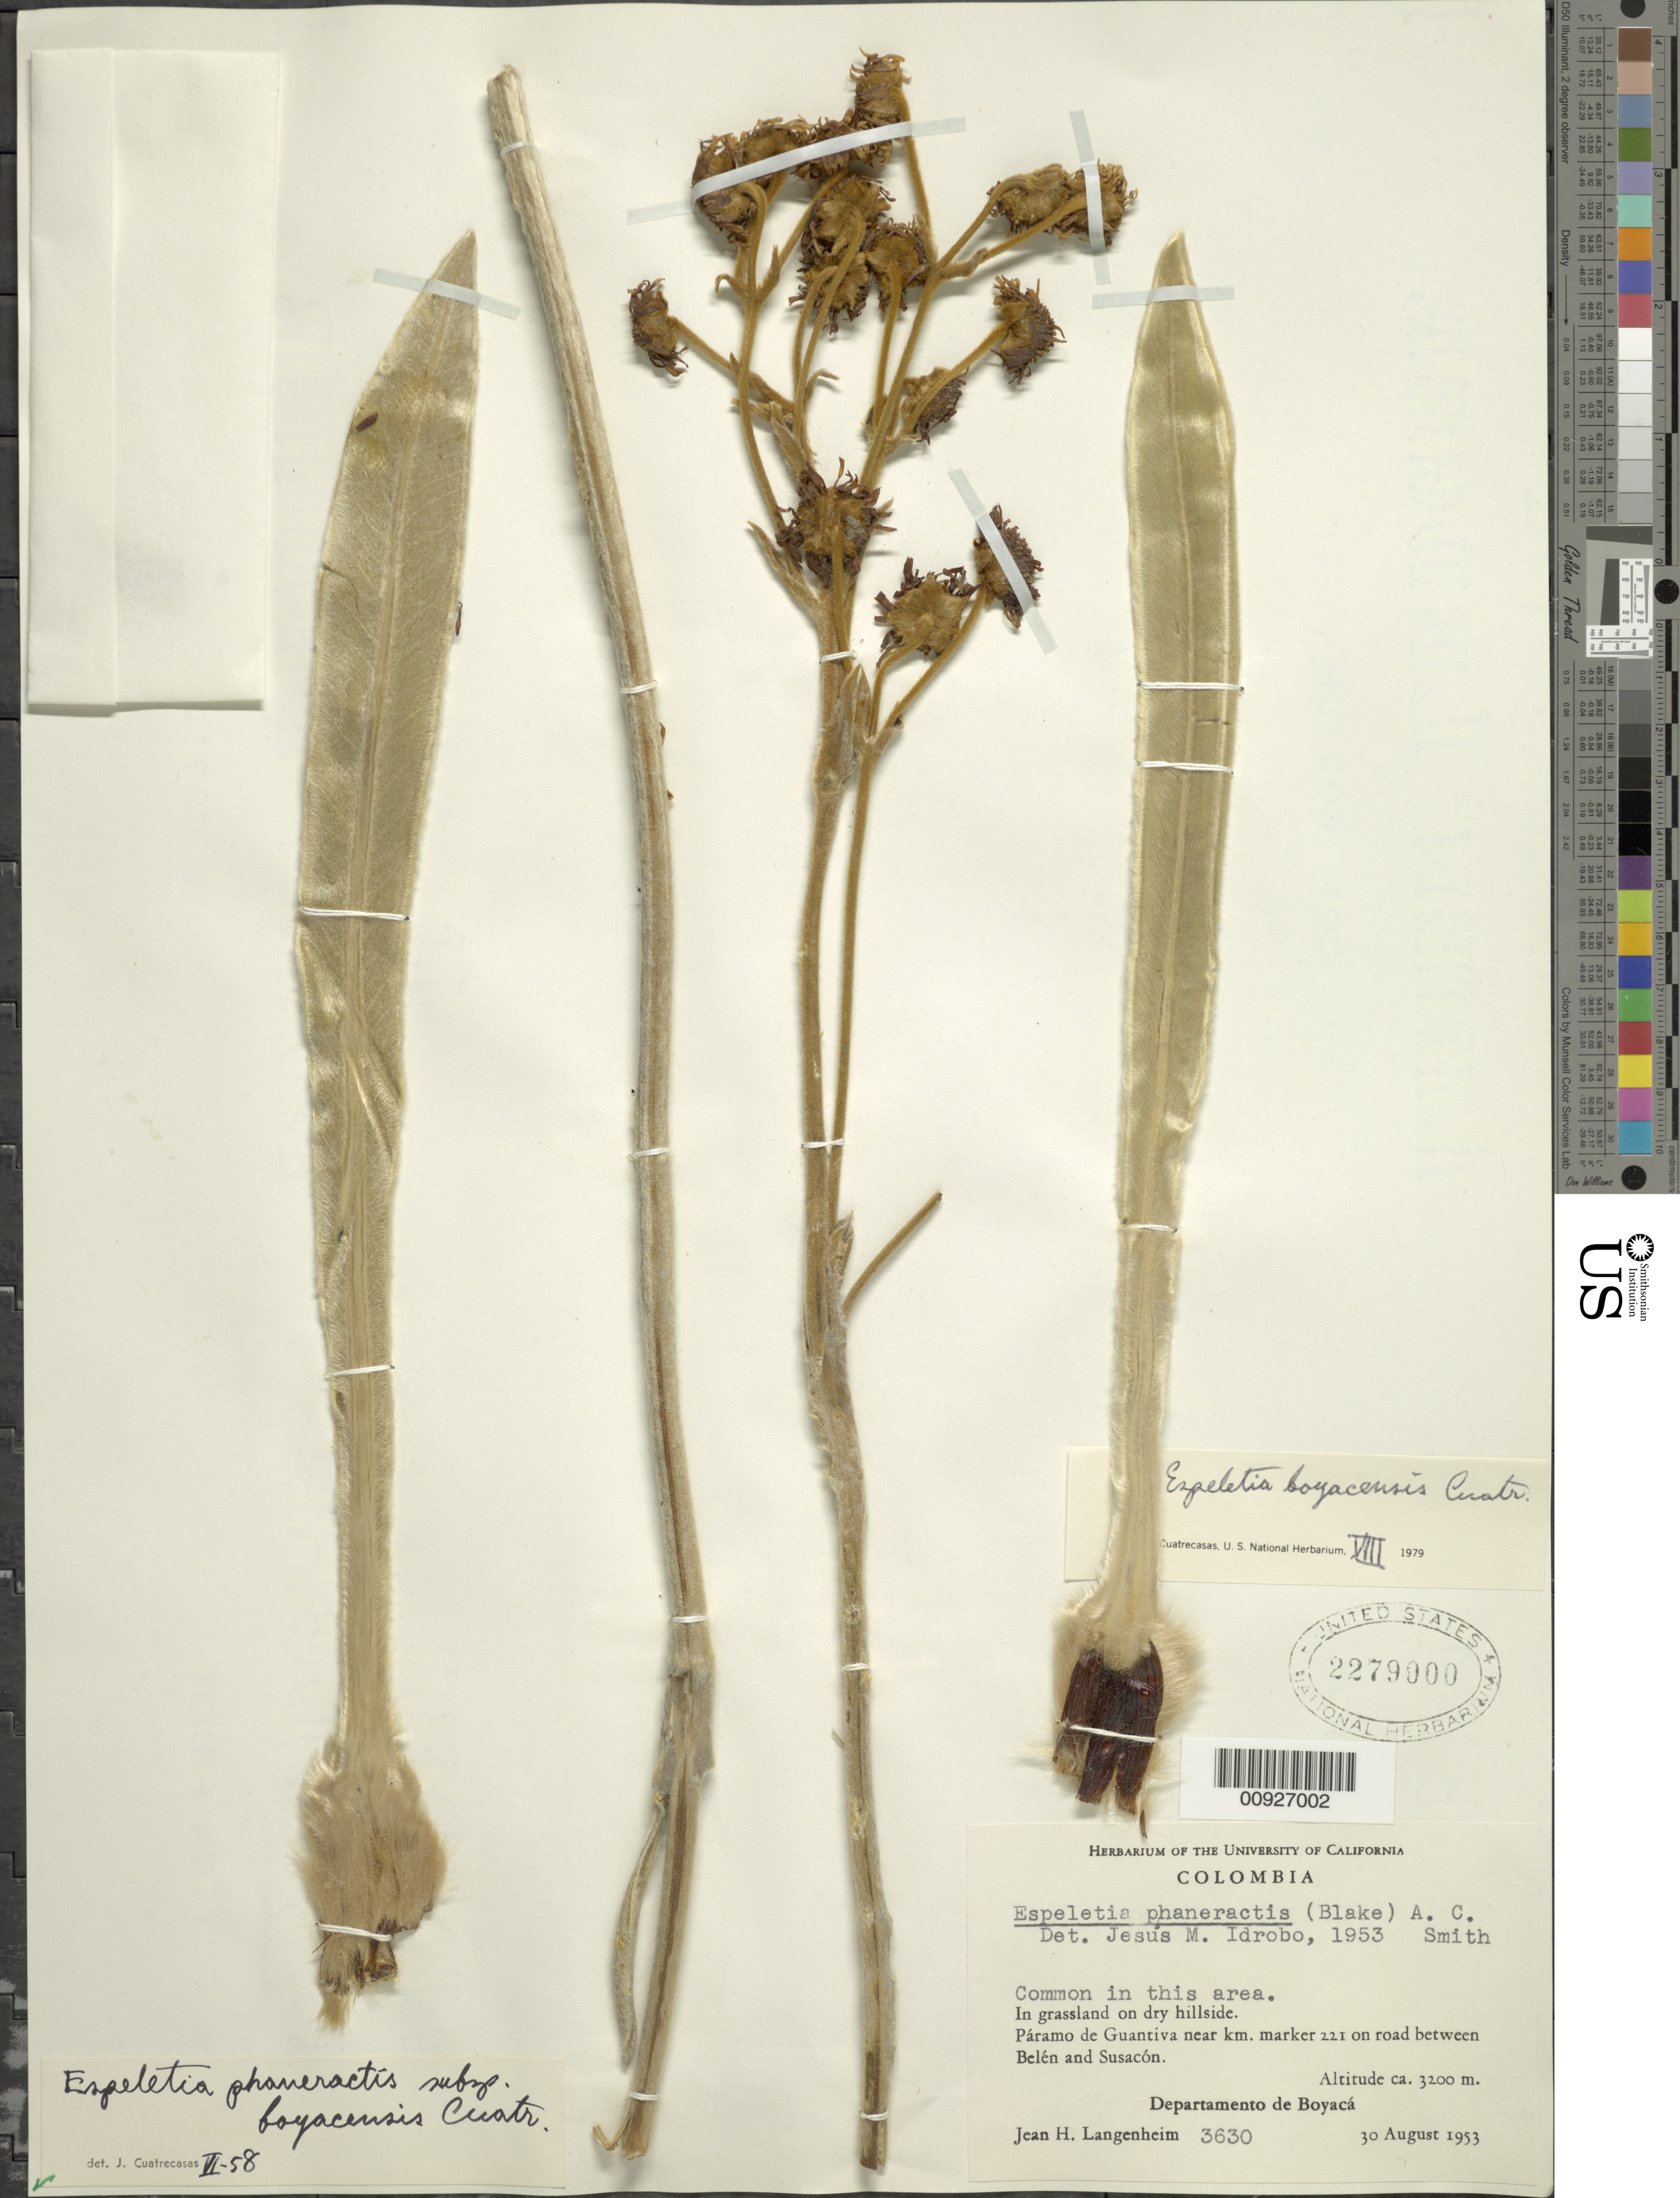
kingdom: Plantae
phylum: Tracheophyta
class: Magnoliopsida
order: Asterales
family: Asteraceae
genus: Espeletia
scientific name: Espeletia boyacensis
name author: Cuatrec.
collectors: J. H. Langenheim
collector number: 3630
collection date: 1953-08-30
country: Colombia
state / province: Boyacá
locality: P. de Guántiva. Páramo de Guantiva near km. marker 221 on road between Belén and Susacón.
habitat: In grassland on dry hillside. Common in this area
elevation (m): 3200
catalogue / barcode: US 2279000